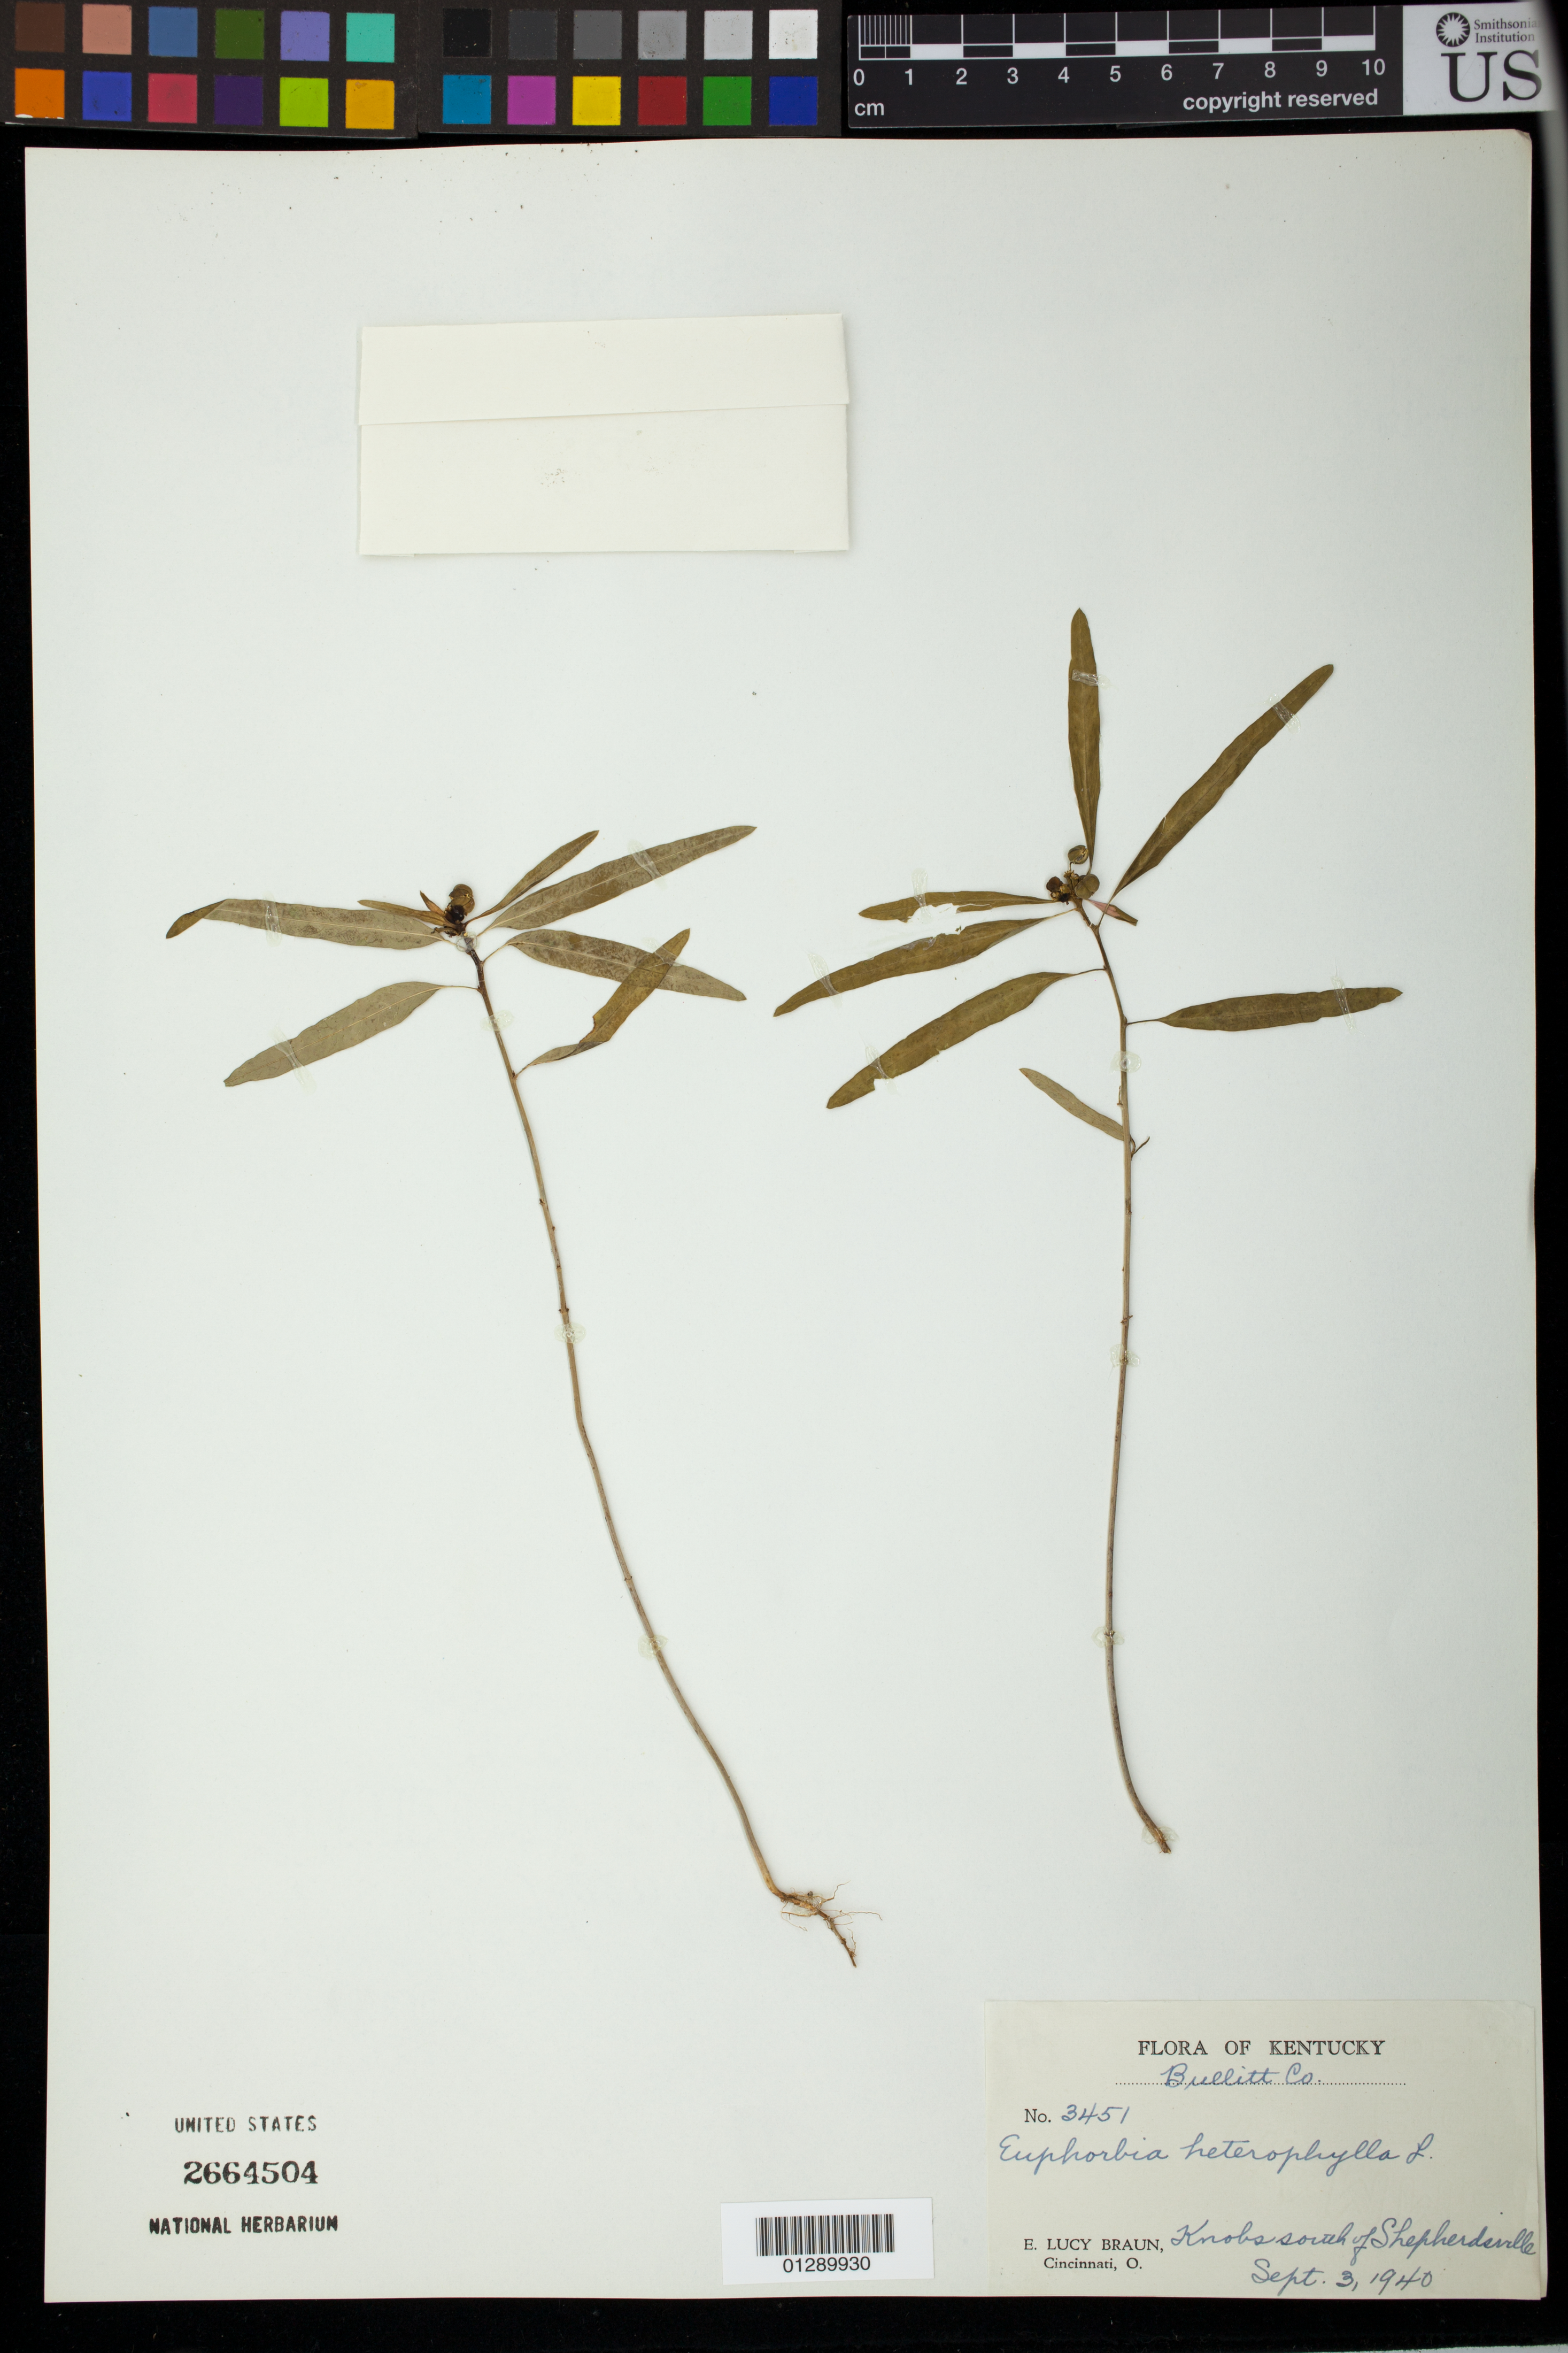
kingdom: Plantae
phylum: Tracheophyta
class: Magnoliopsida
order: Malpighiales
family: Euphorbiaceae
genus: Euphorbia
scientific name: Euphorbia heterophylla var. cyathophora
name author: (Murr.) Griseb.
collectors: E. L. Braun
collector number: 3451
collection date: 1940-09-03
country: United States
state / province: Kentucky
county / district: Bullitt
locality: Knobs south of Shepherdsville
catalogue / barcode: US 2664504